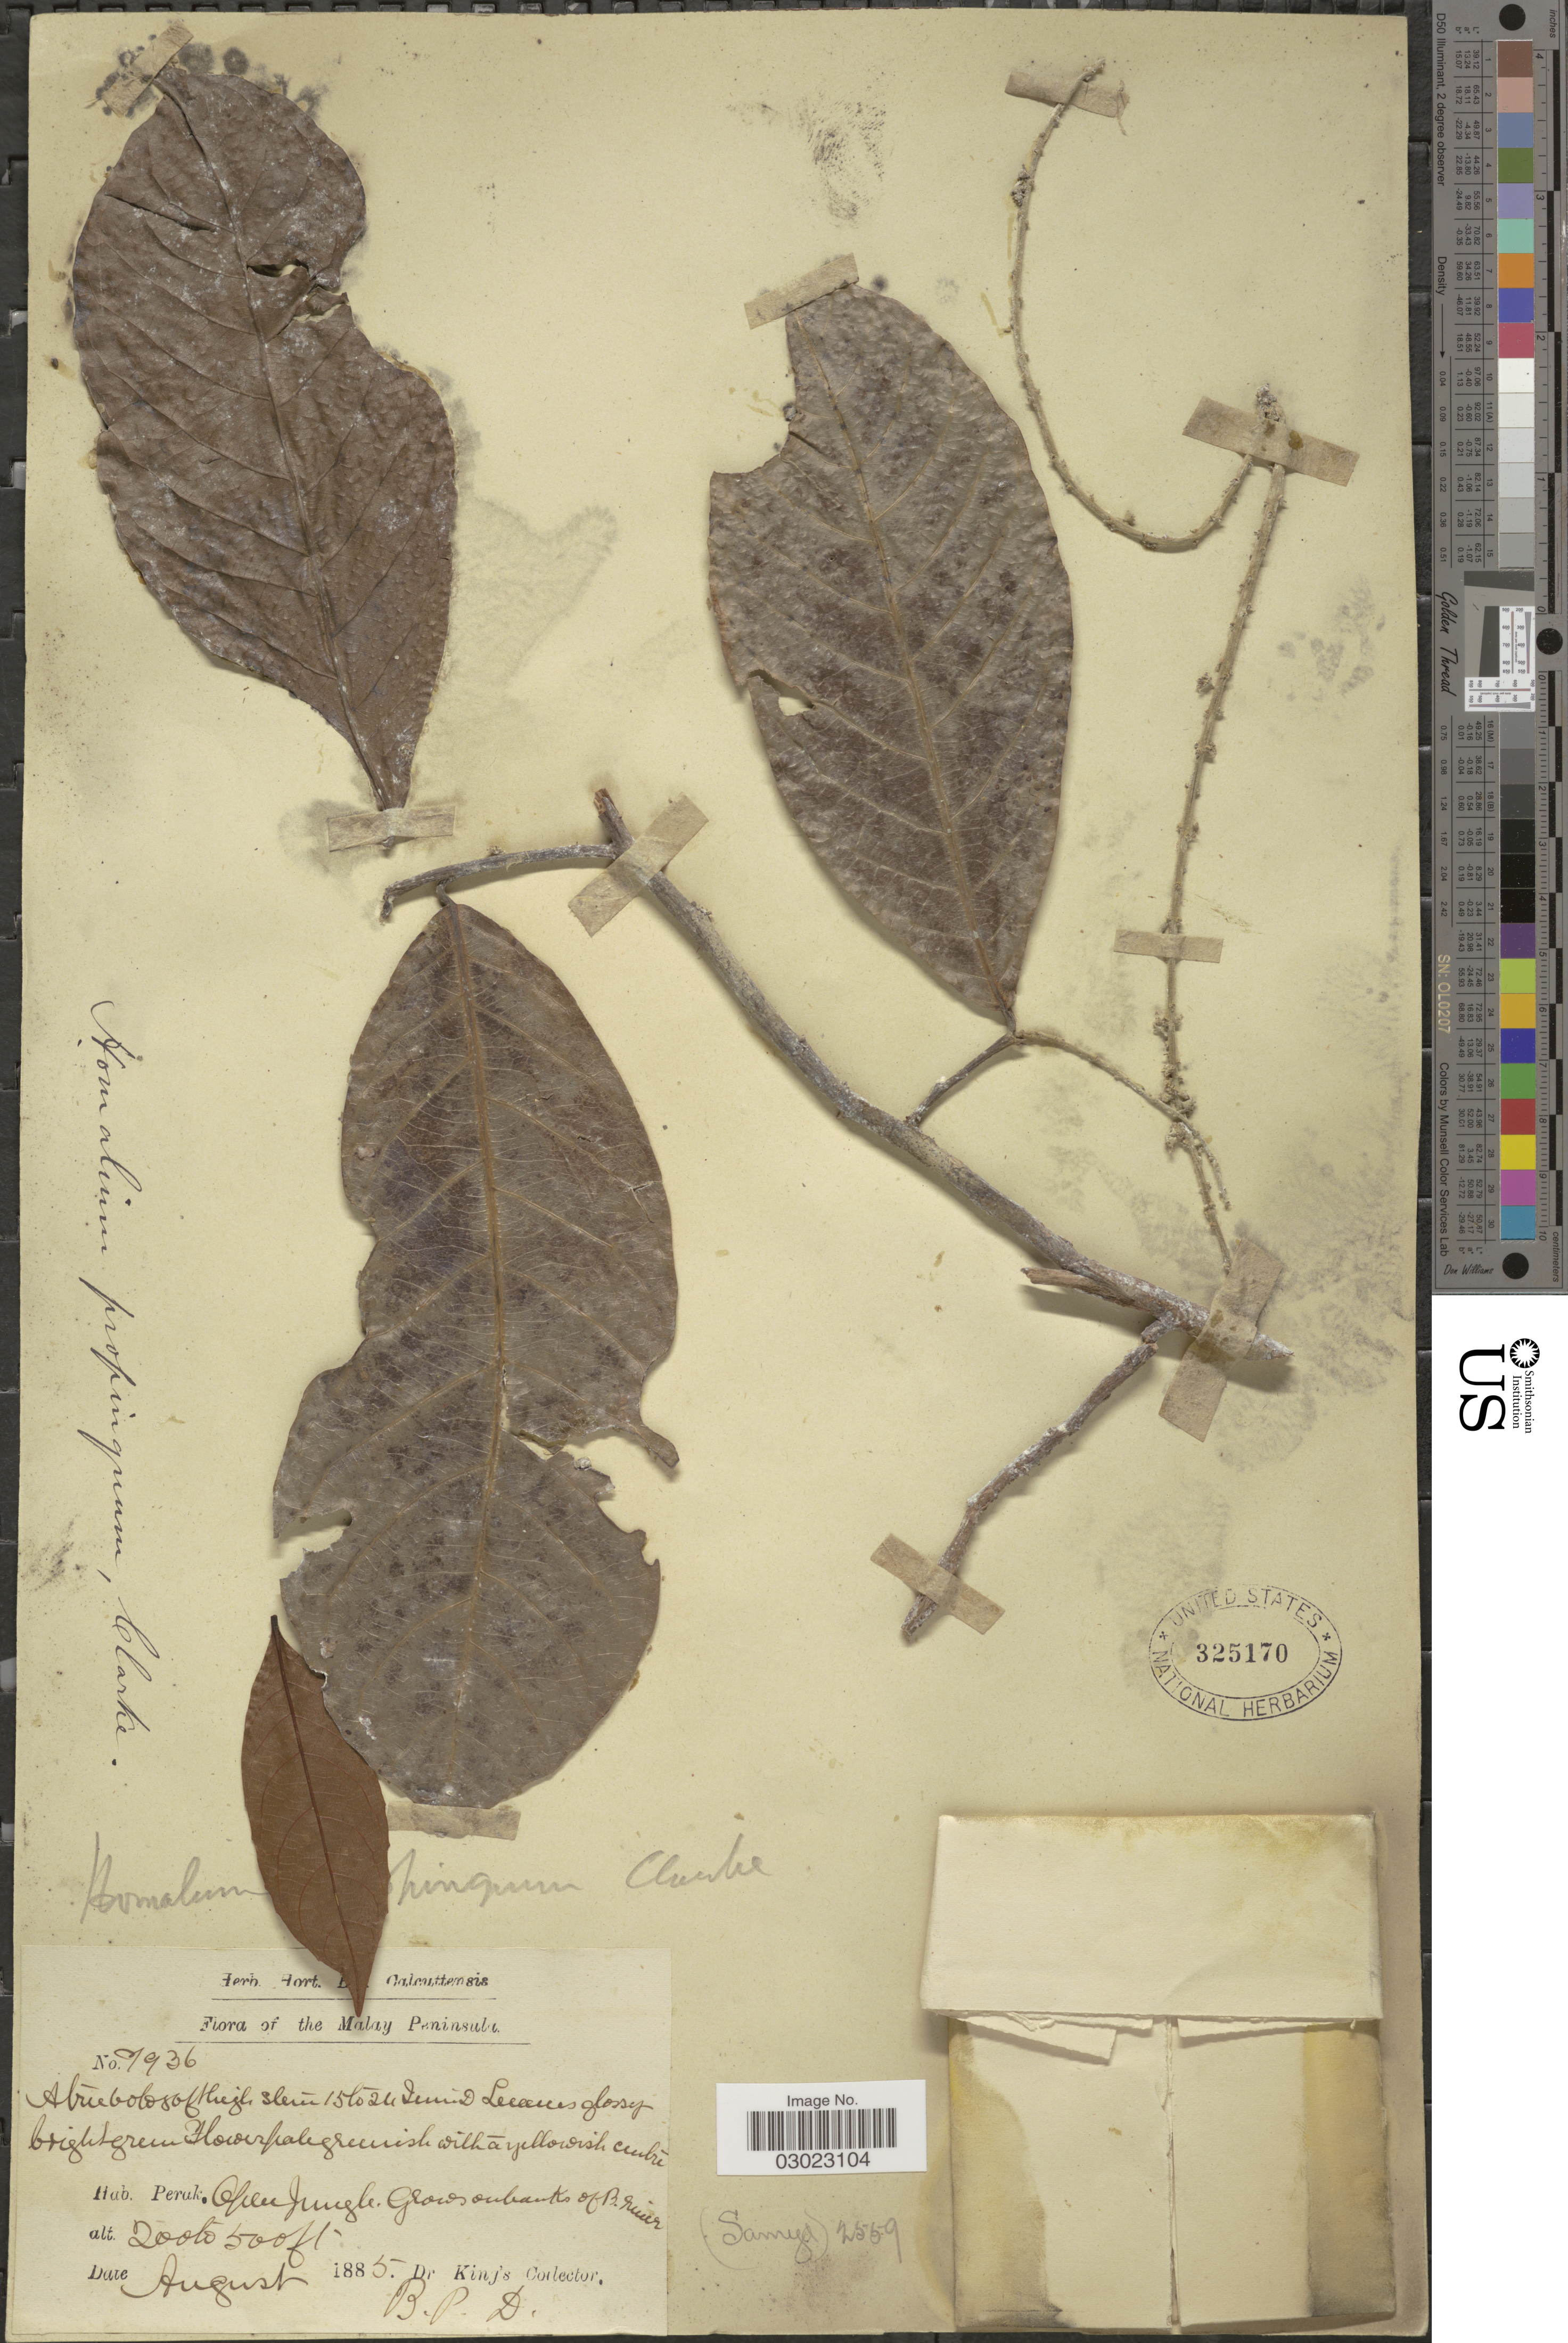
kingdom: Plantae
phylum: Tracheophyta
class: Magnoliopsida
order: Malpighiales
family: Salicaceae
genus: Homalium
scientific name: Homalium propinquum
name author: C.B. Clarke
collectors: Dr. King's collector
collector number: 7936*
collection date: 1885-08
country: Malaysia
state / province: Perak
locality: B.P.D. [unsure placement] Malay Peninsula.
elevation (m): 61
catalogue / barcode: US 325170